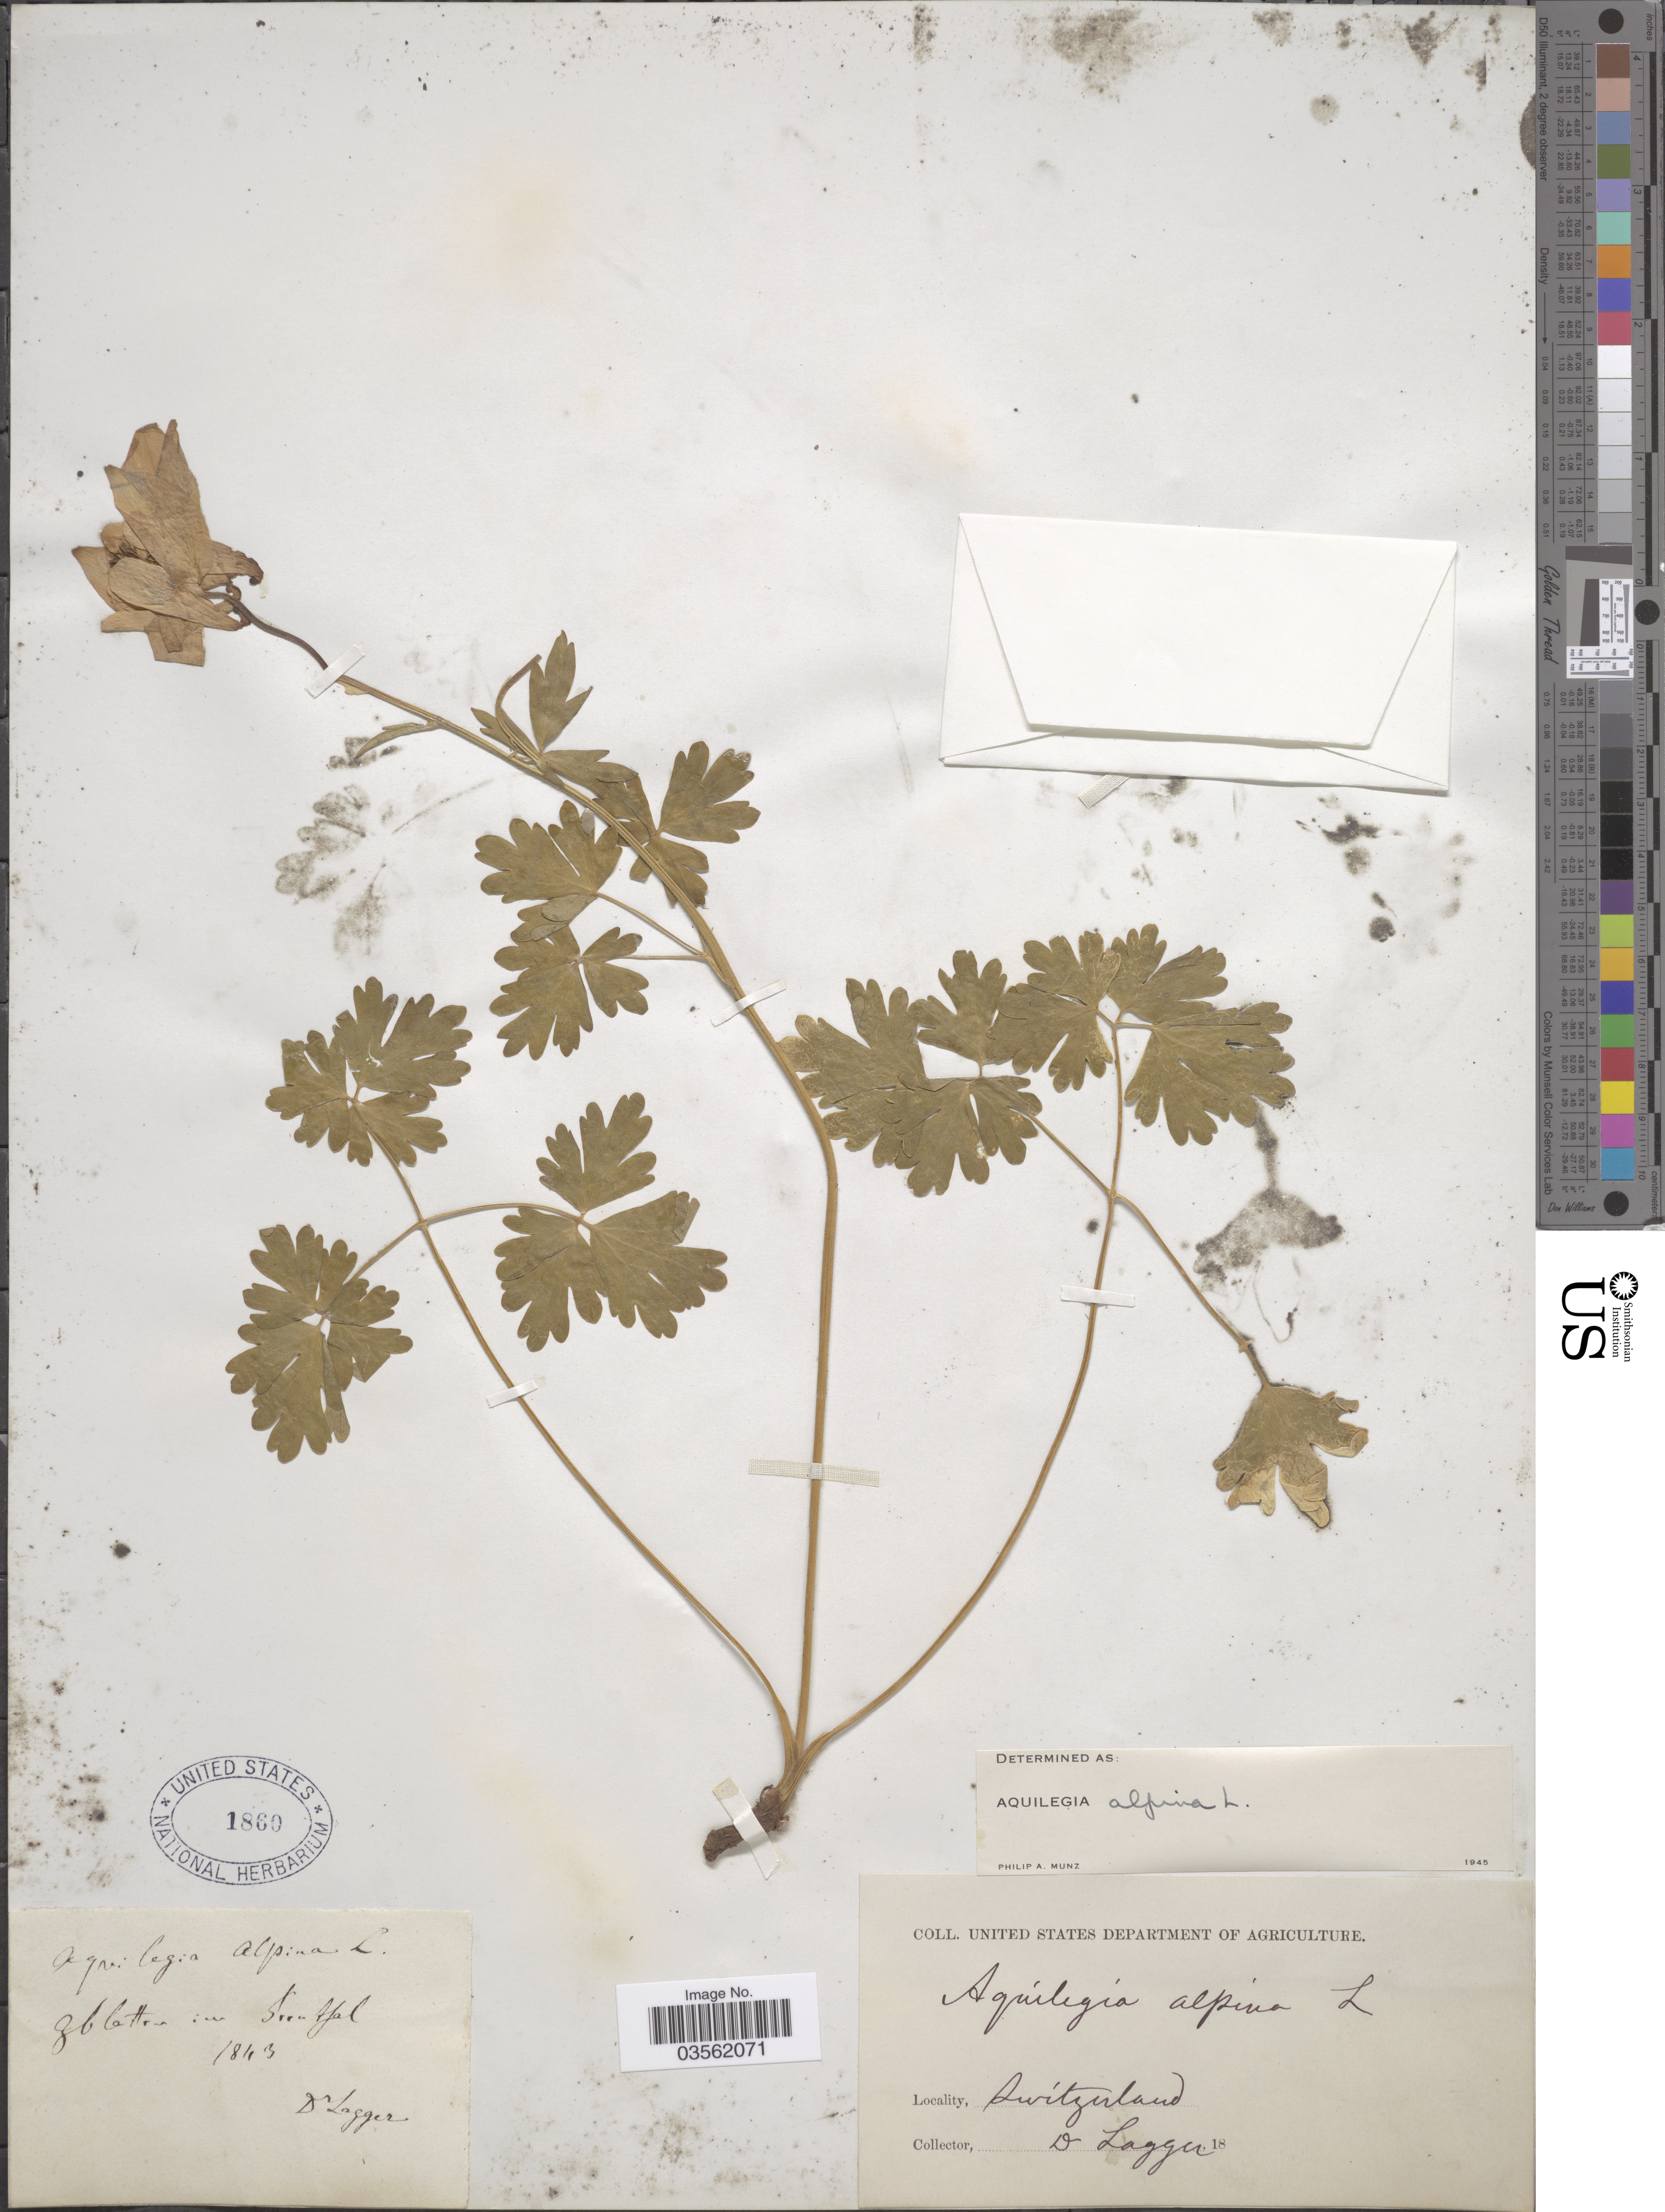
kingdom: Plantae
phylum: Tracheophyta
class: Magnoliopsida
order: Ranunculales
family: Ranunculaceae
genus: Aquilegia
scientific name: Aquilegia alpina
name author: L.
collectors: F. J. Lagger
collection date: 1843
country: Switzerland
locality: S Blatten in Surufal [interpreted]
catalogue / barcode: US 1860